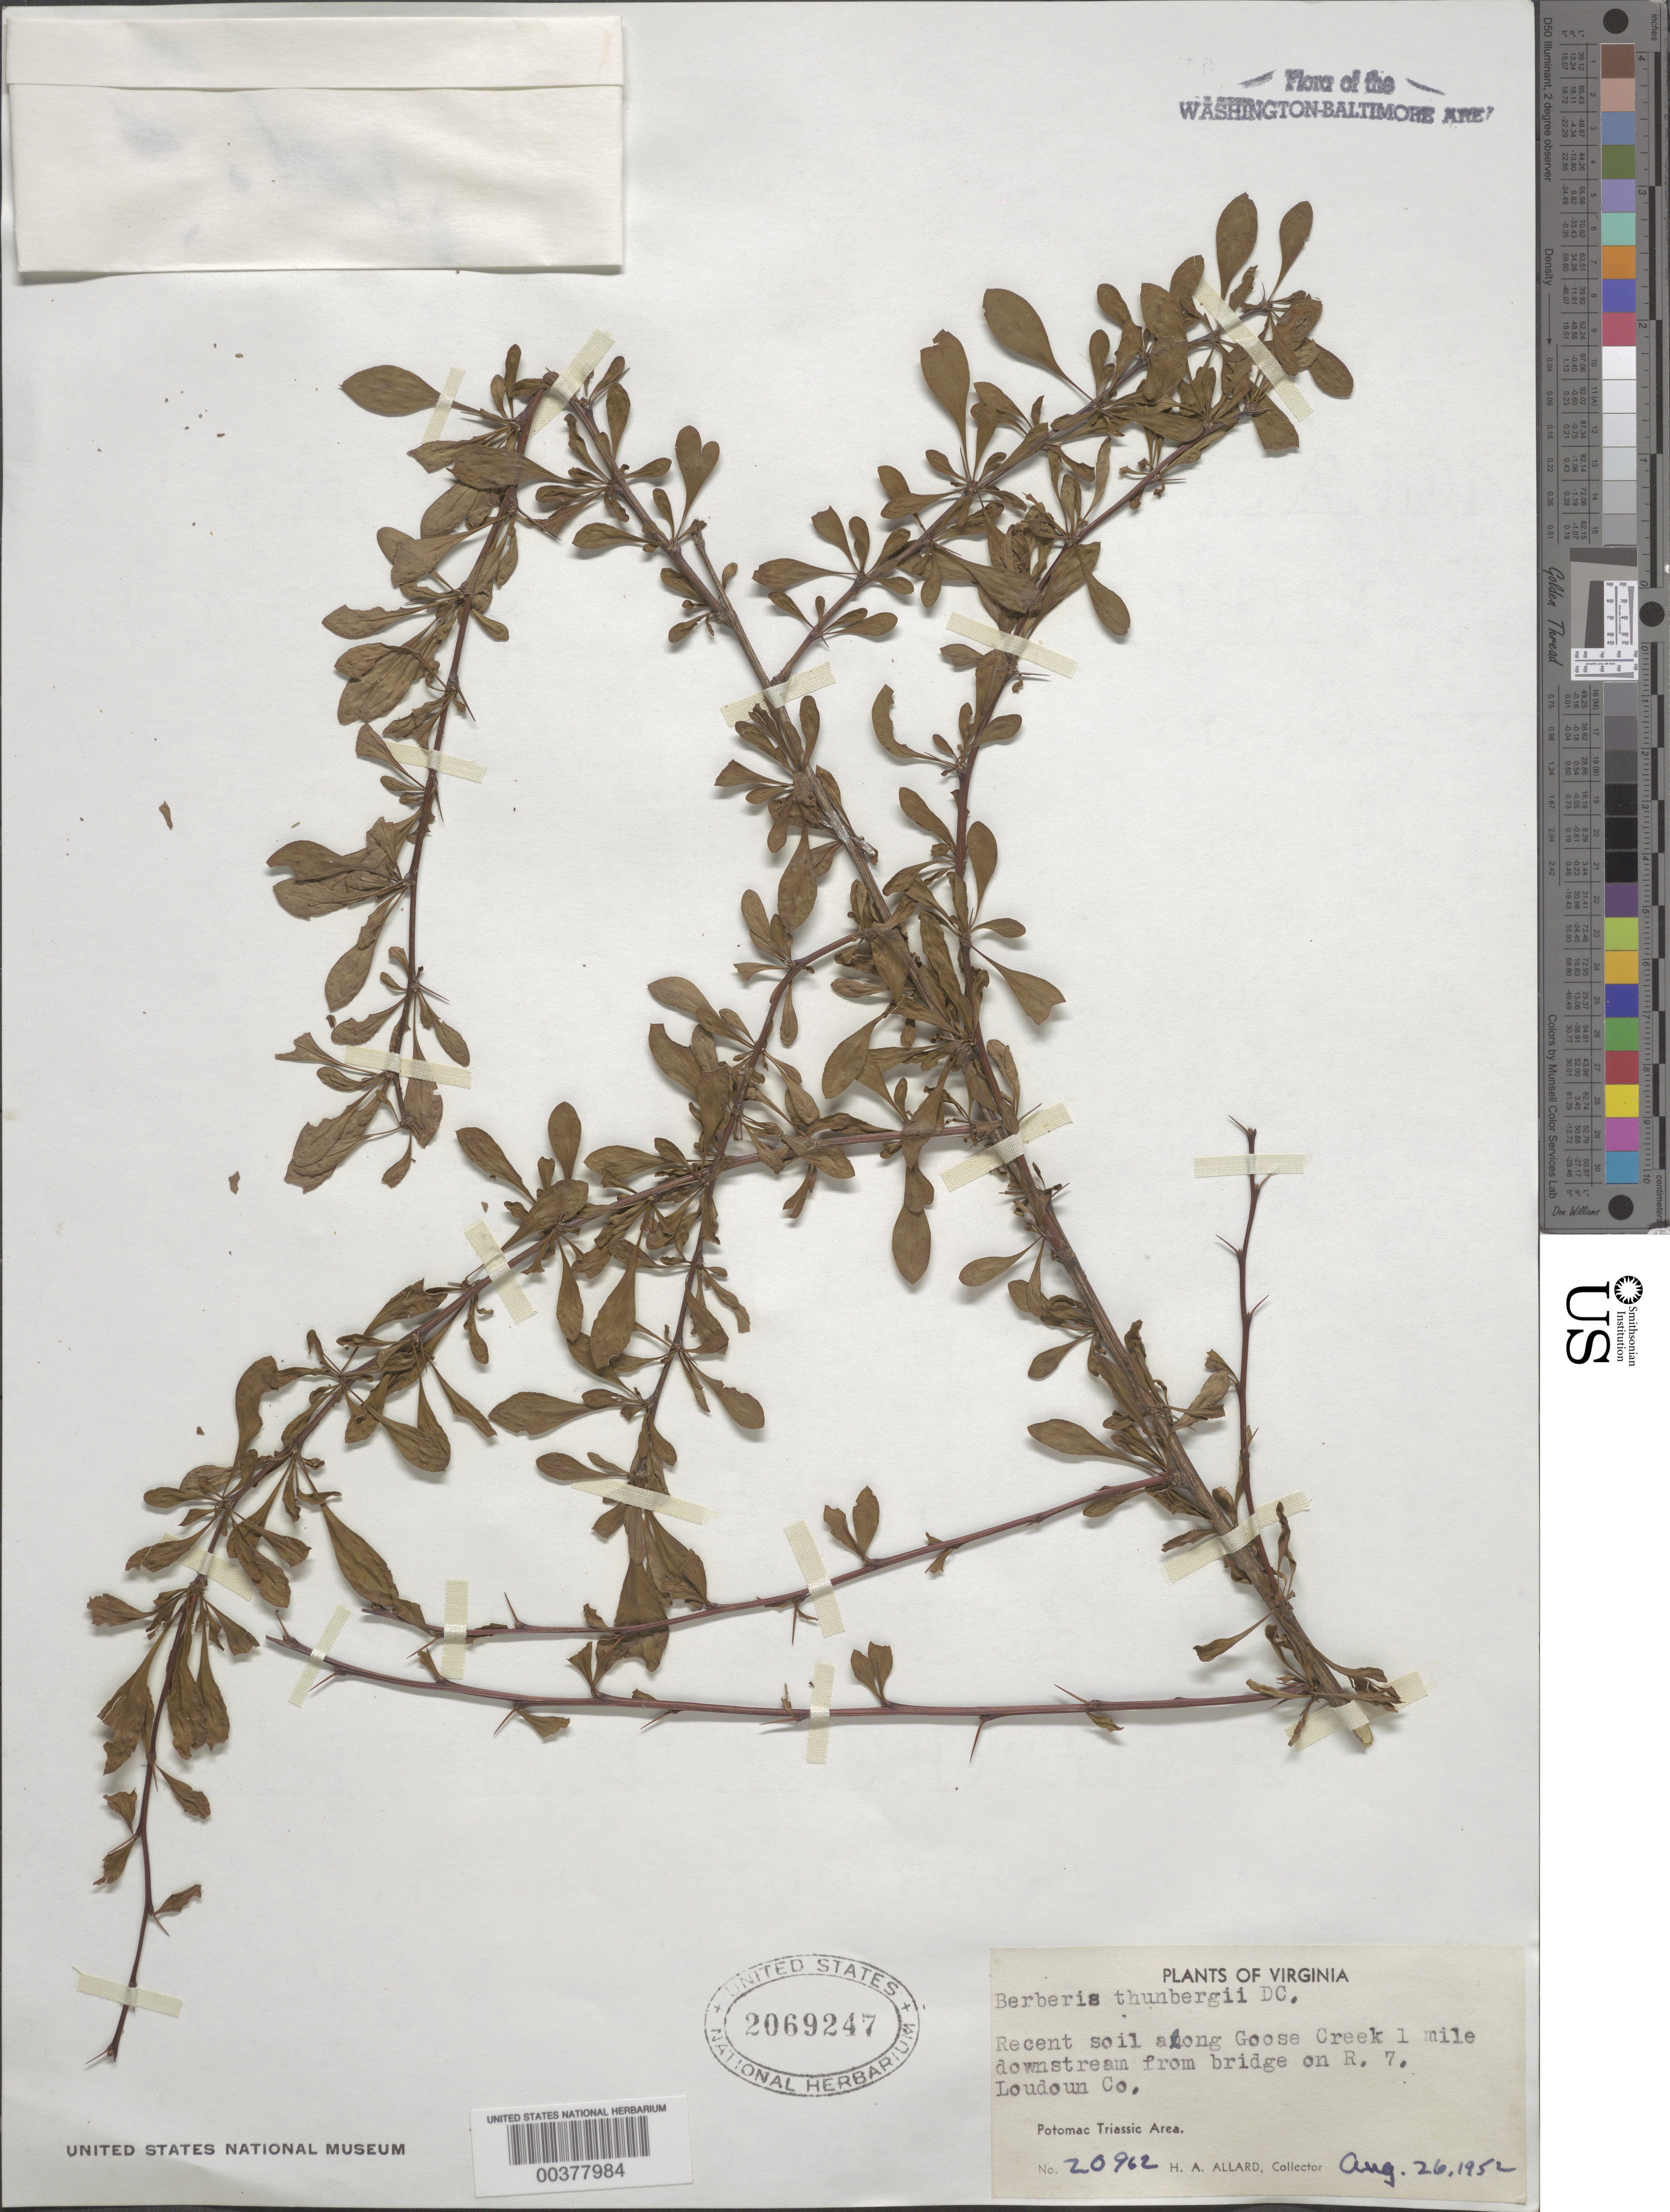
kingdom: Plantae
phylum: Tracheophyta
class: Magnoliopsida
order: Ranunculales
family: Berberidaceae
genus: Berberis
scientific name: Berberis thunbergii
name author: DC.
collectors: H. A. Allard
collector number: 20962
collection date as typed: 26 Aug 1952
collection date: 1952-08-26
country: United States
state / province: Virginia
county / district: Loudoun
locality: Goose Creek near Route 7 Bridge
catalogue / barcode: US 2069247